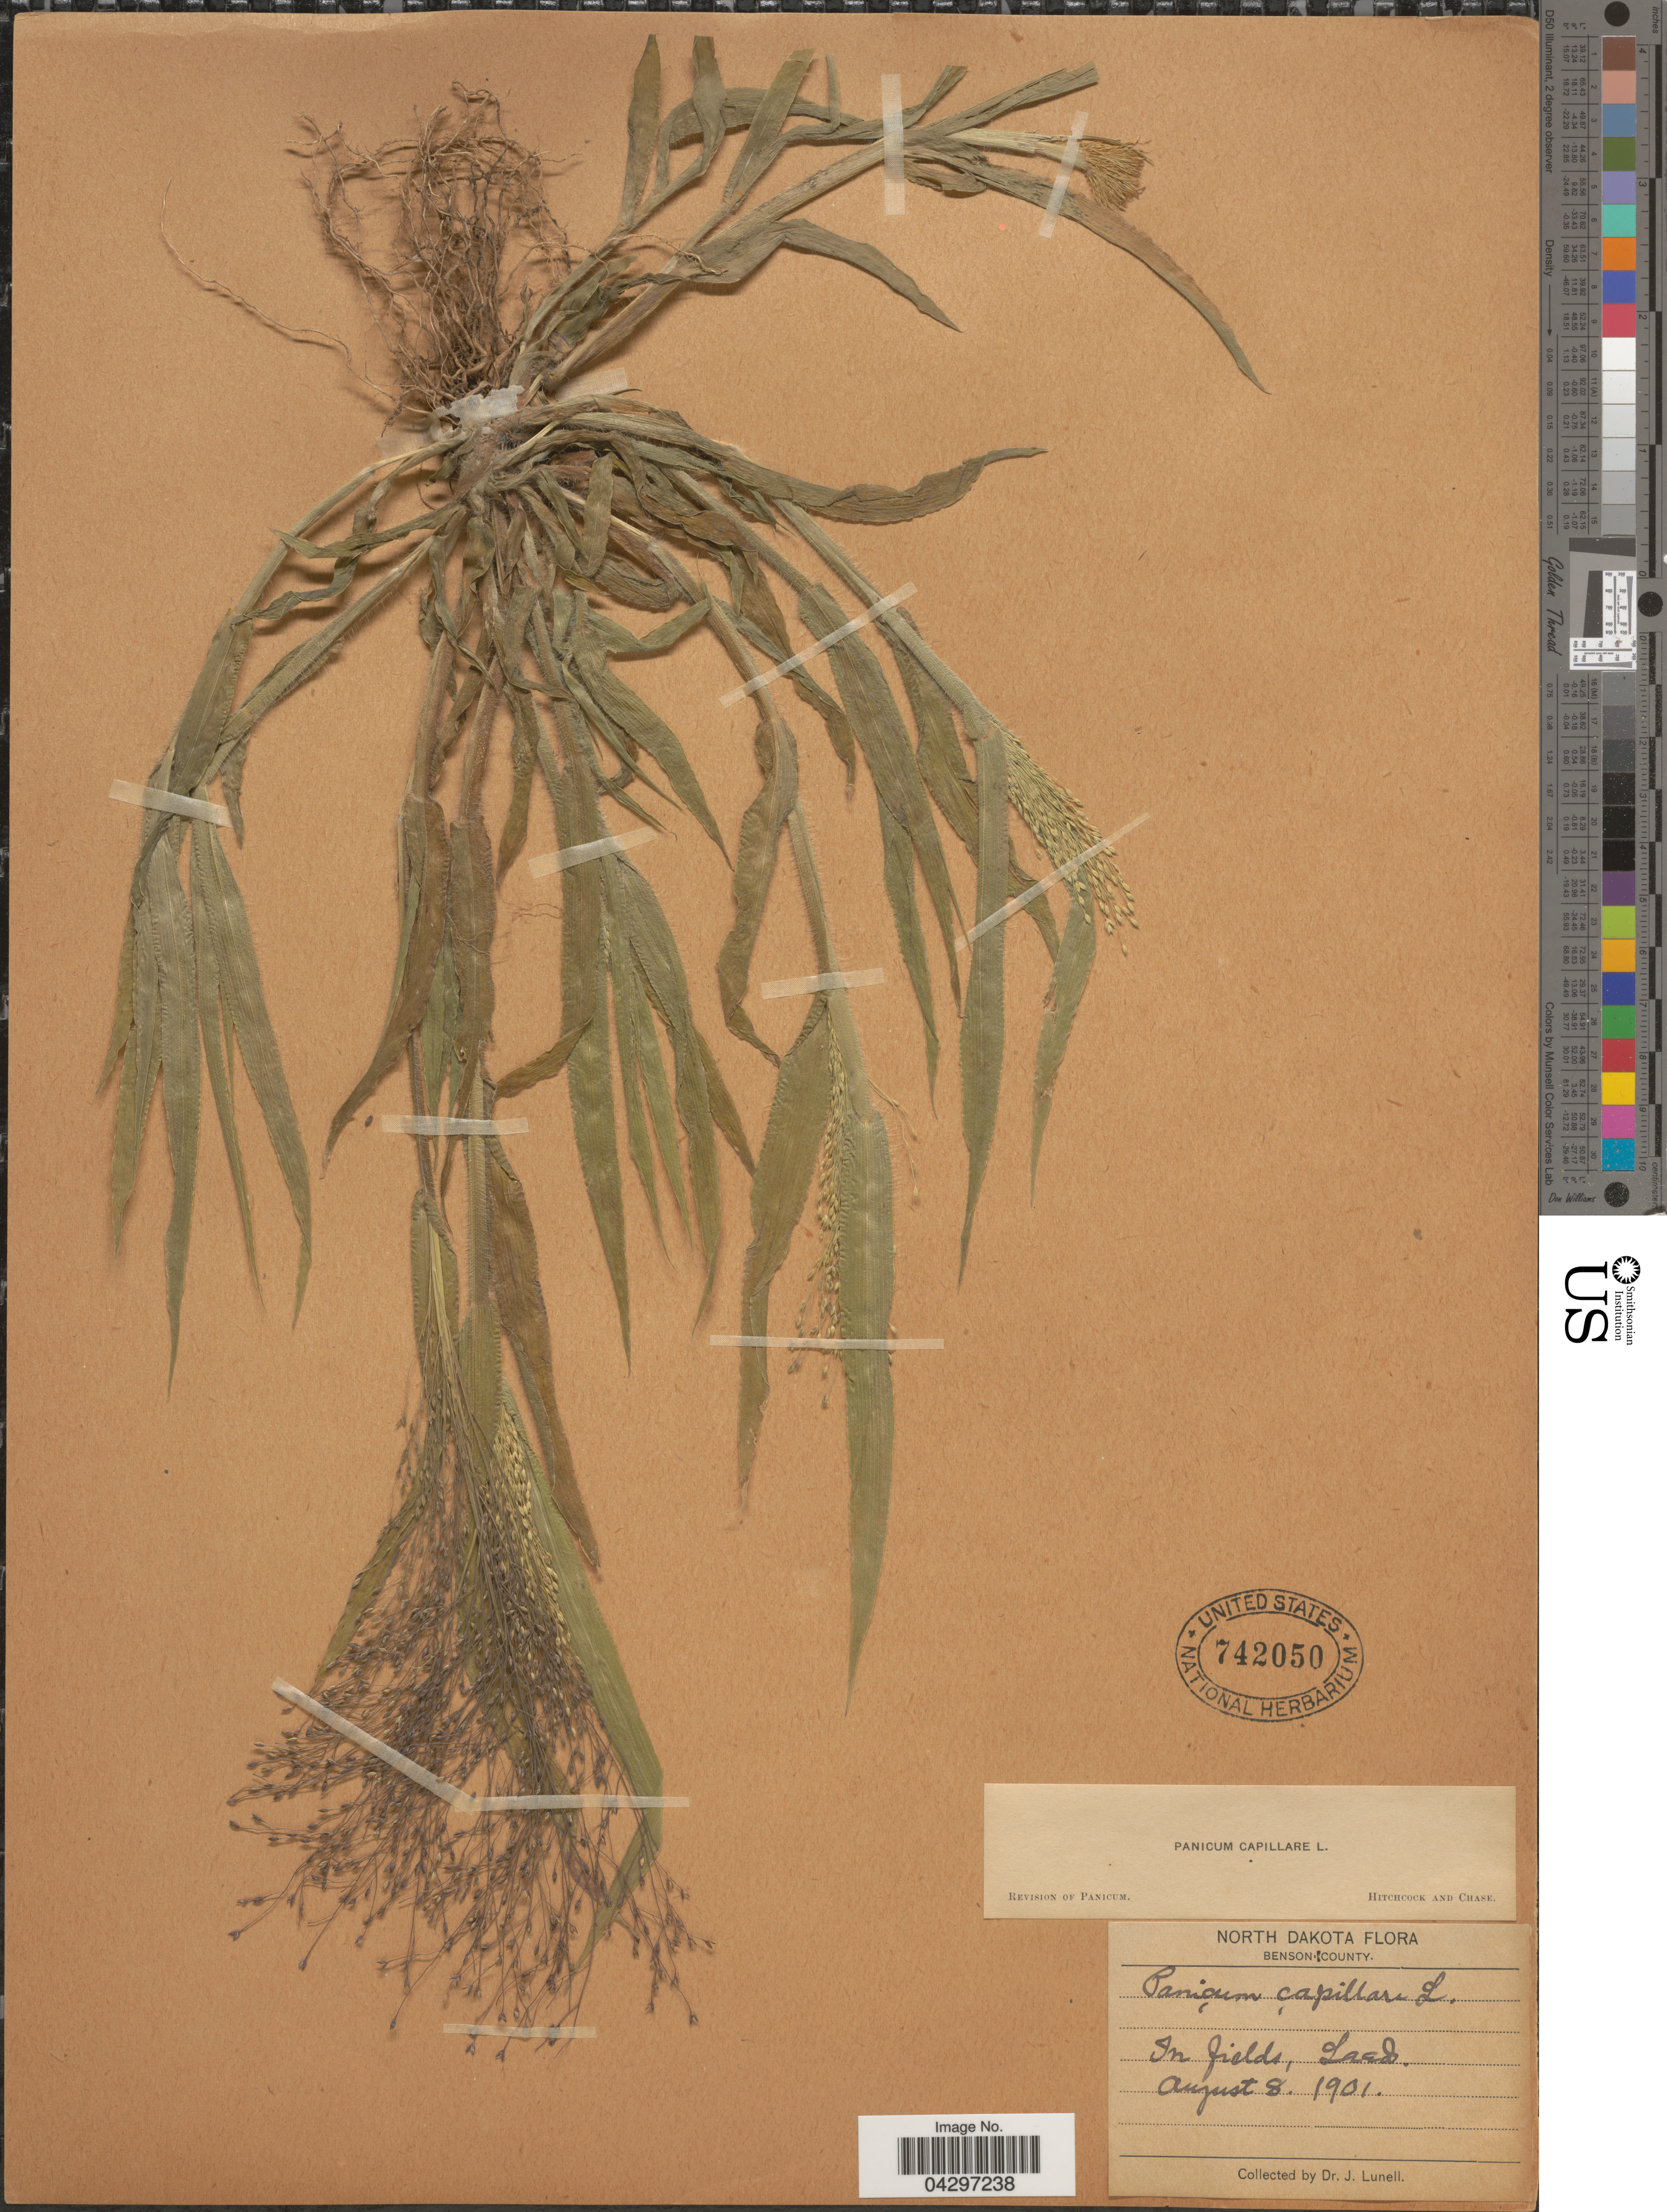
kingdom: Plantae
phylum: Tracheophyta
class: Liliopsida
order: Poales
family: Poaceae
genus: Panicum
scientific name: Panicum capillare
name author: L.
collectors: J. Lunell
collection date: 1901-08-08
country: United States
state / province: North Dakota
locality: Benson-County. Leeds.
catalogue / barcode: US 742050